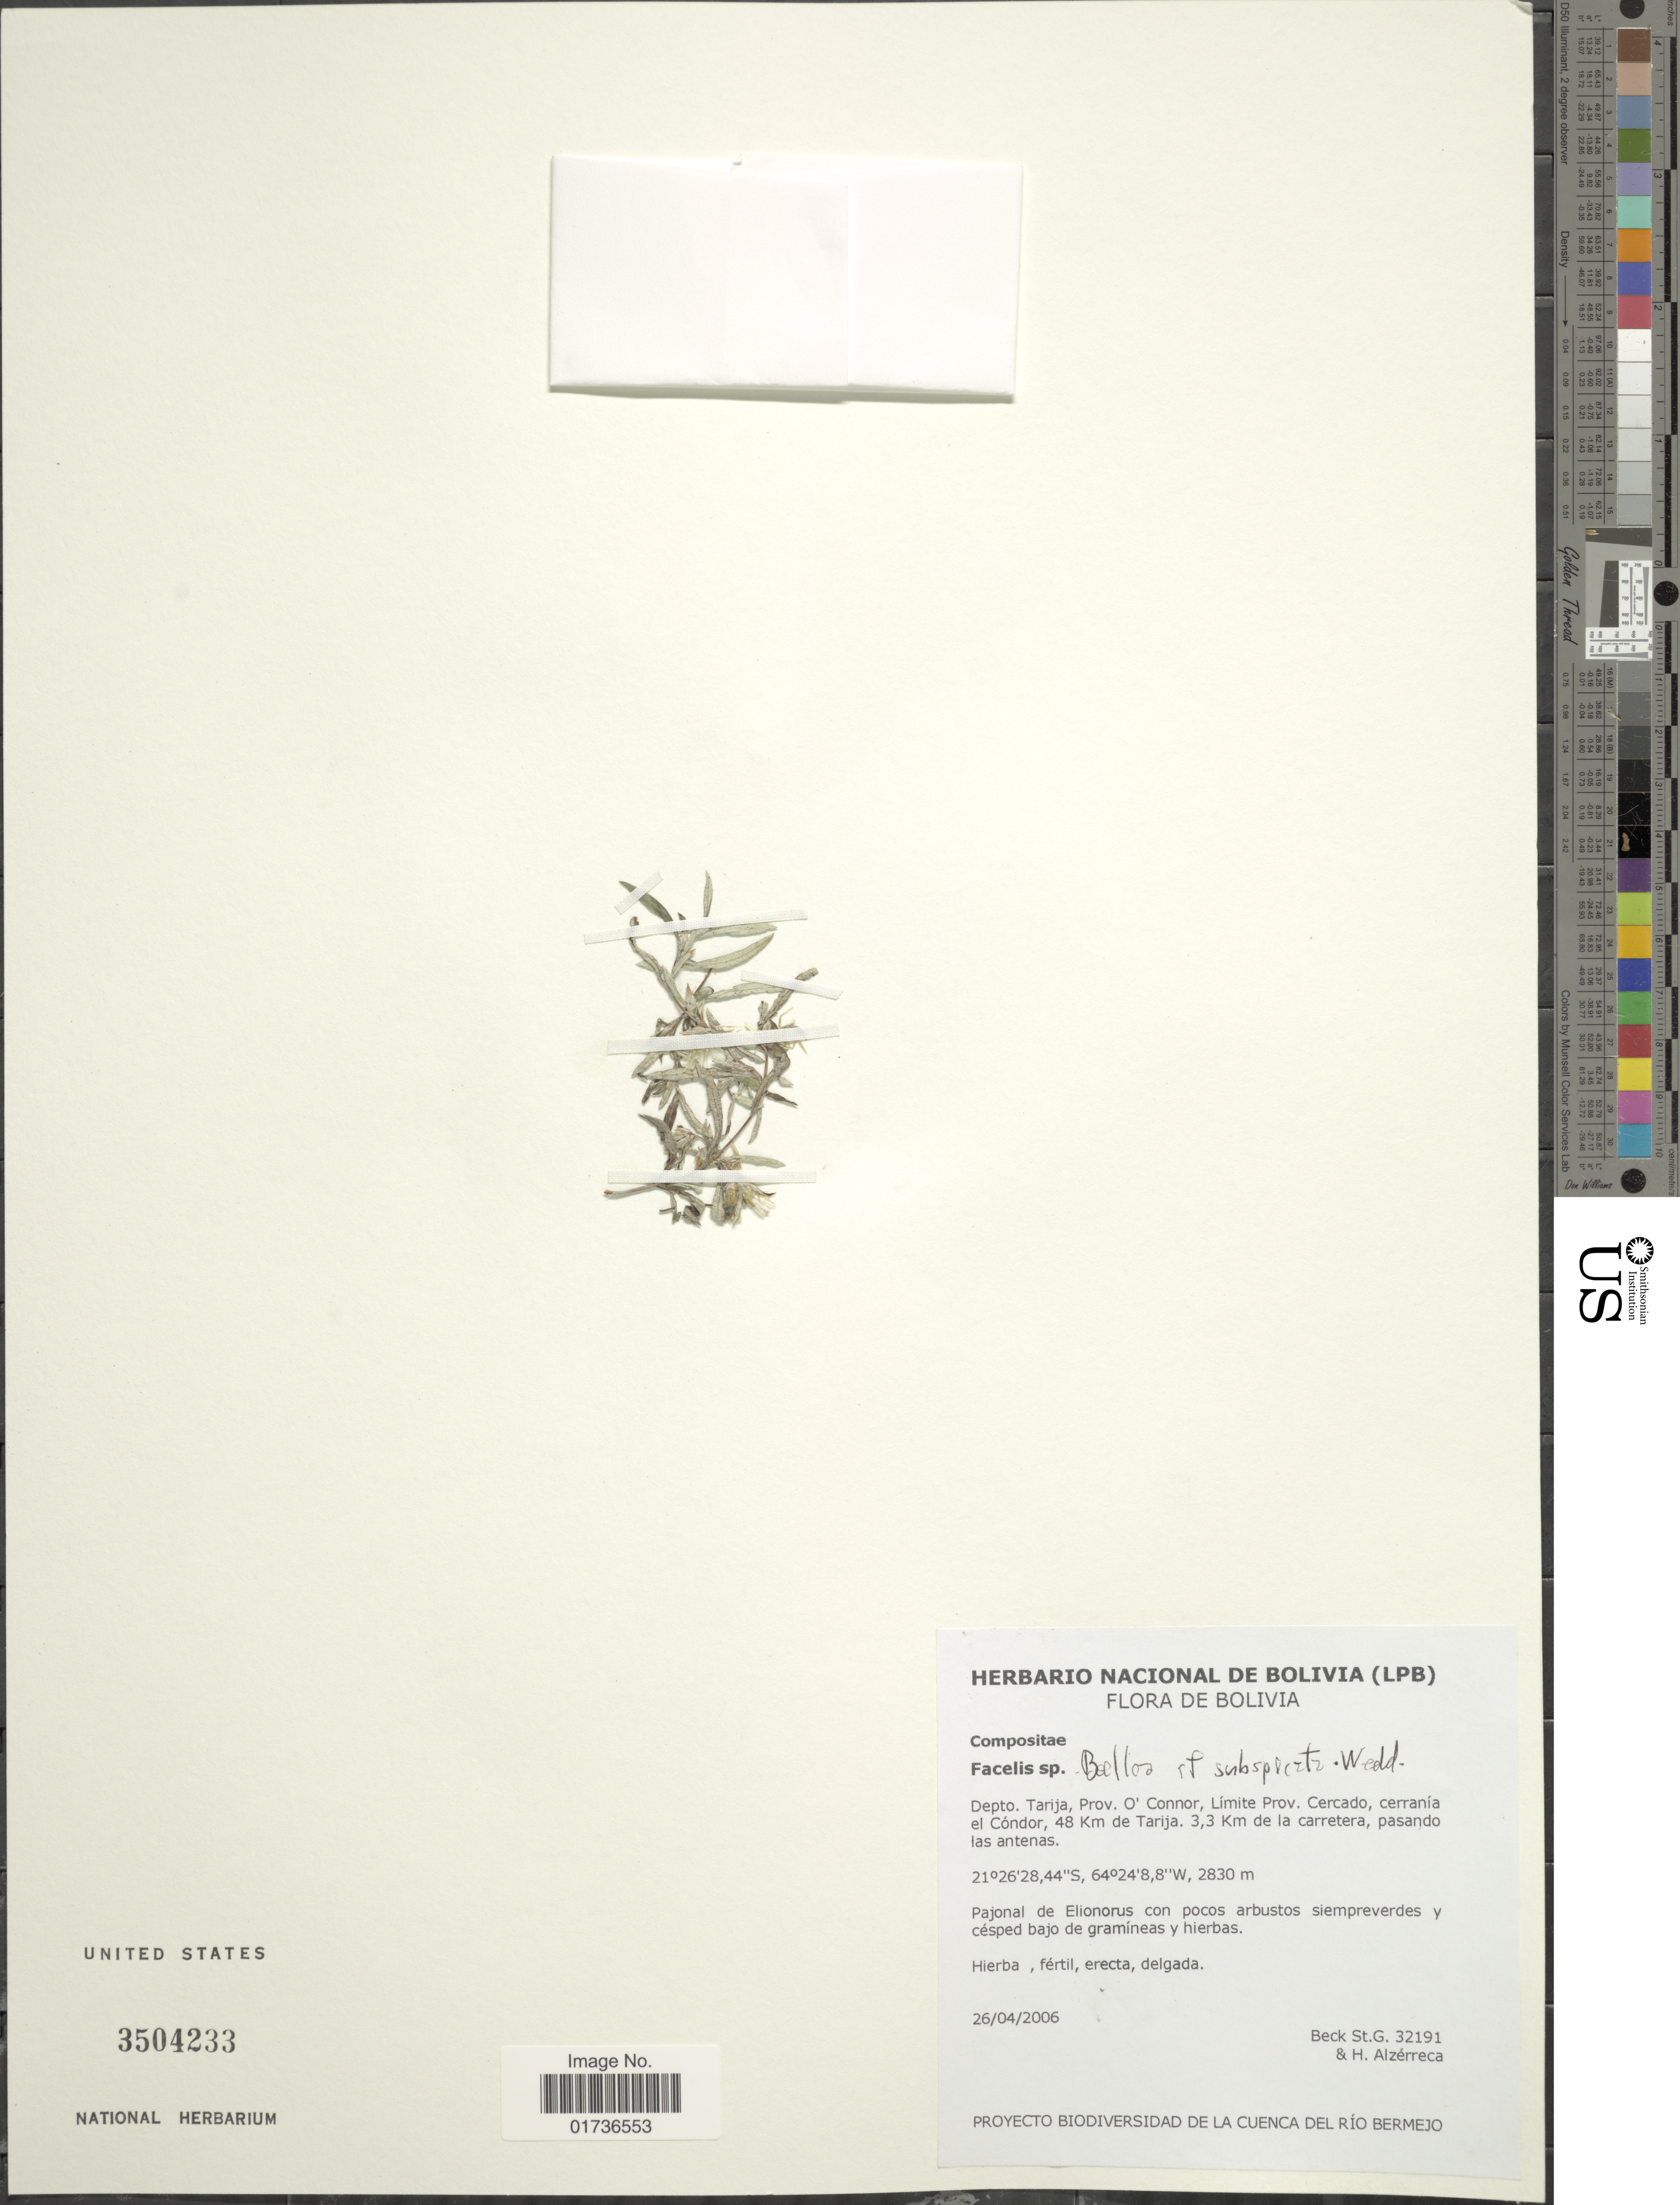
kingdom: Plantae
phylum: Tracheophyta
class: Magnoliopsida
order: Asterales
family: Asteraceae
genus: Mniodes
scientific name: Mniodes subspicata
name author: (Wedd.) S.E. Freire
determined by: Dillon, M. O.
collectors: S. G. Beck & H. Alzerreca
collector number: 32191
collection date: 2006-04-26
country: Bolivia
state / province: Tarija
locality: Depto Tarija, prov. O'Connor, Límite Prov. Cercado, cerranía el Cóndor, 48 Km de Tarija. 3.3 Km de la carretera, apsando las antenas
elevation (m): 2830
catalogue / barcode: US 3504233